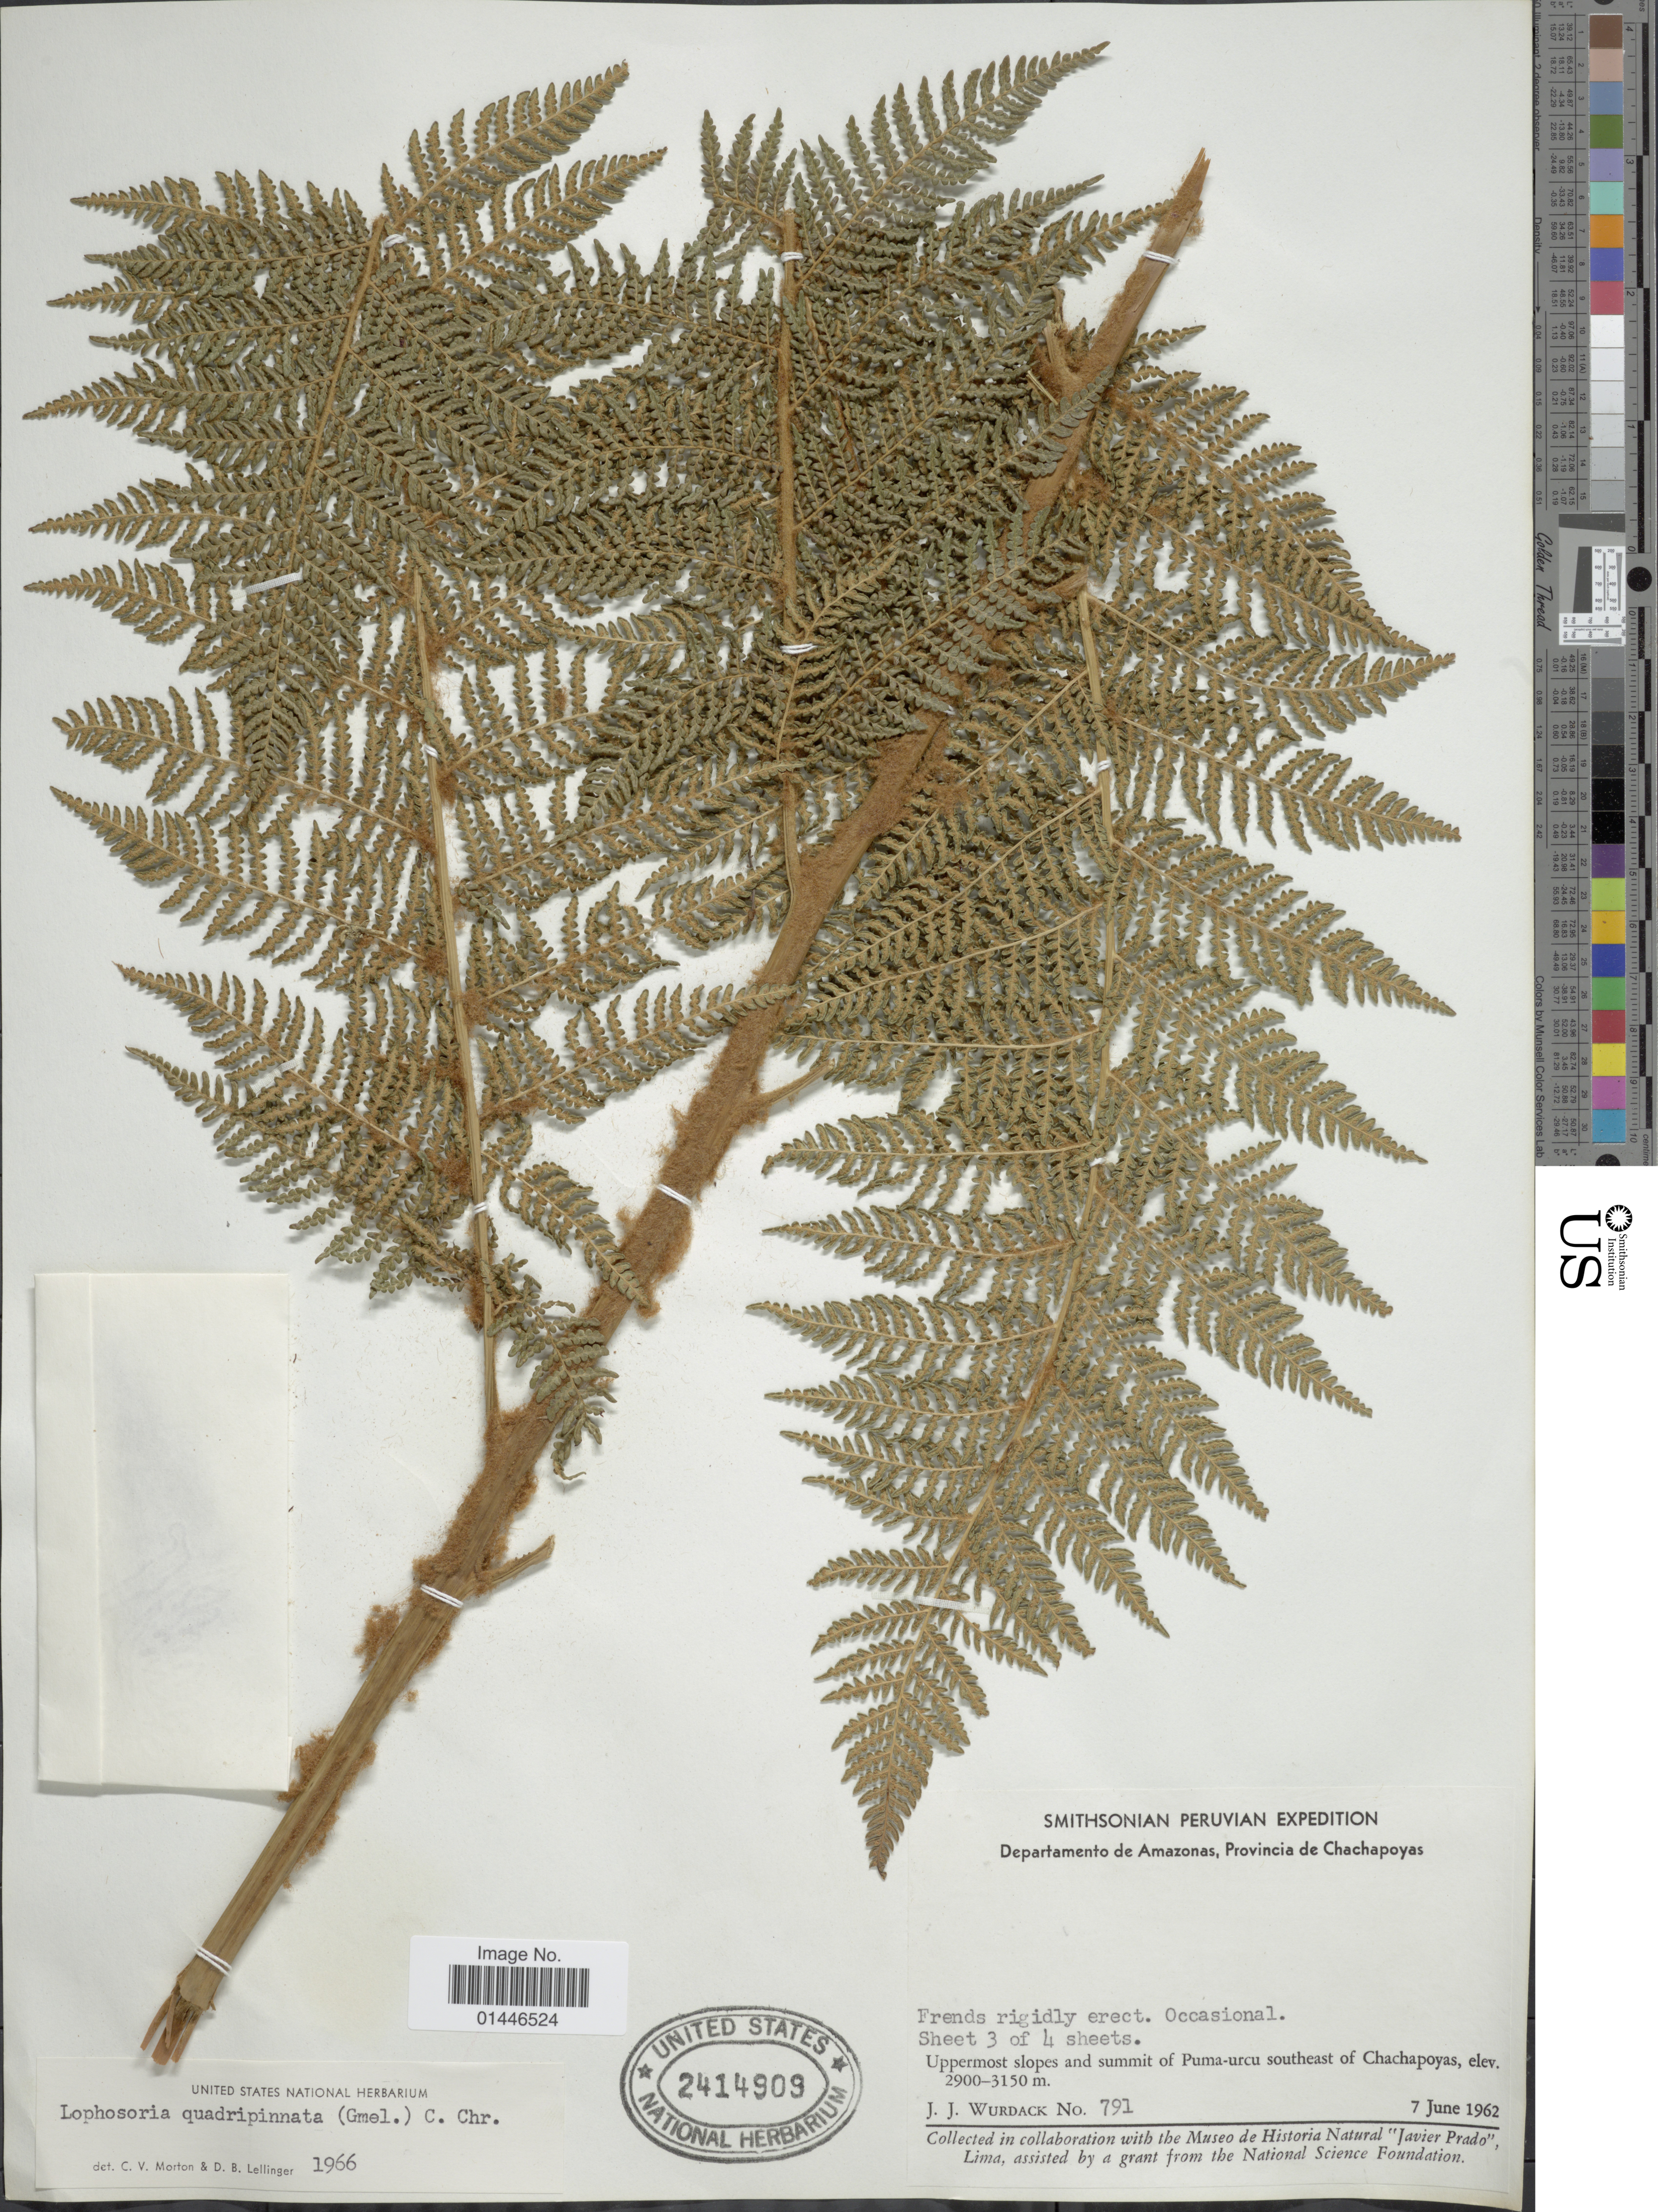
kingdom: Plantae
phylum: Tracheophyta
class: Polypodiopsida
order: Cyatheales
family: Dicksoniaceae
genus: Lophosoria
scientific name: Lophosoria quadripinnata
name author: (J.F. Gmel.) C. Chr.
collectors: J. J. Wurdack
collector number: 791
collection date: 1962-06-07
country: Peru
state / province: Amazonas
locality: Provincia de Chachapoyas. Uppermost slopes and summit of Puma-urcu southeast of Chachapoyas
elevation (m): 2900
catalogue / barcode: US 2414909